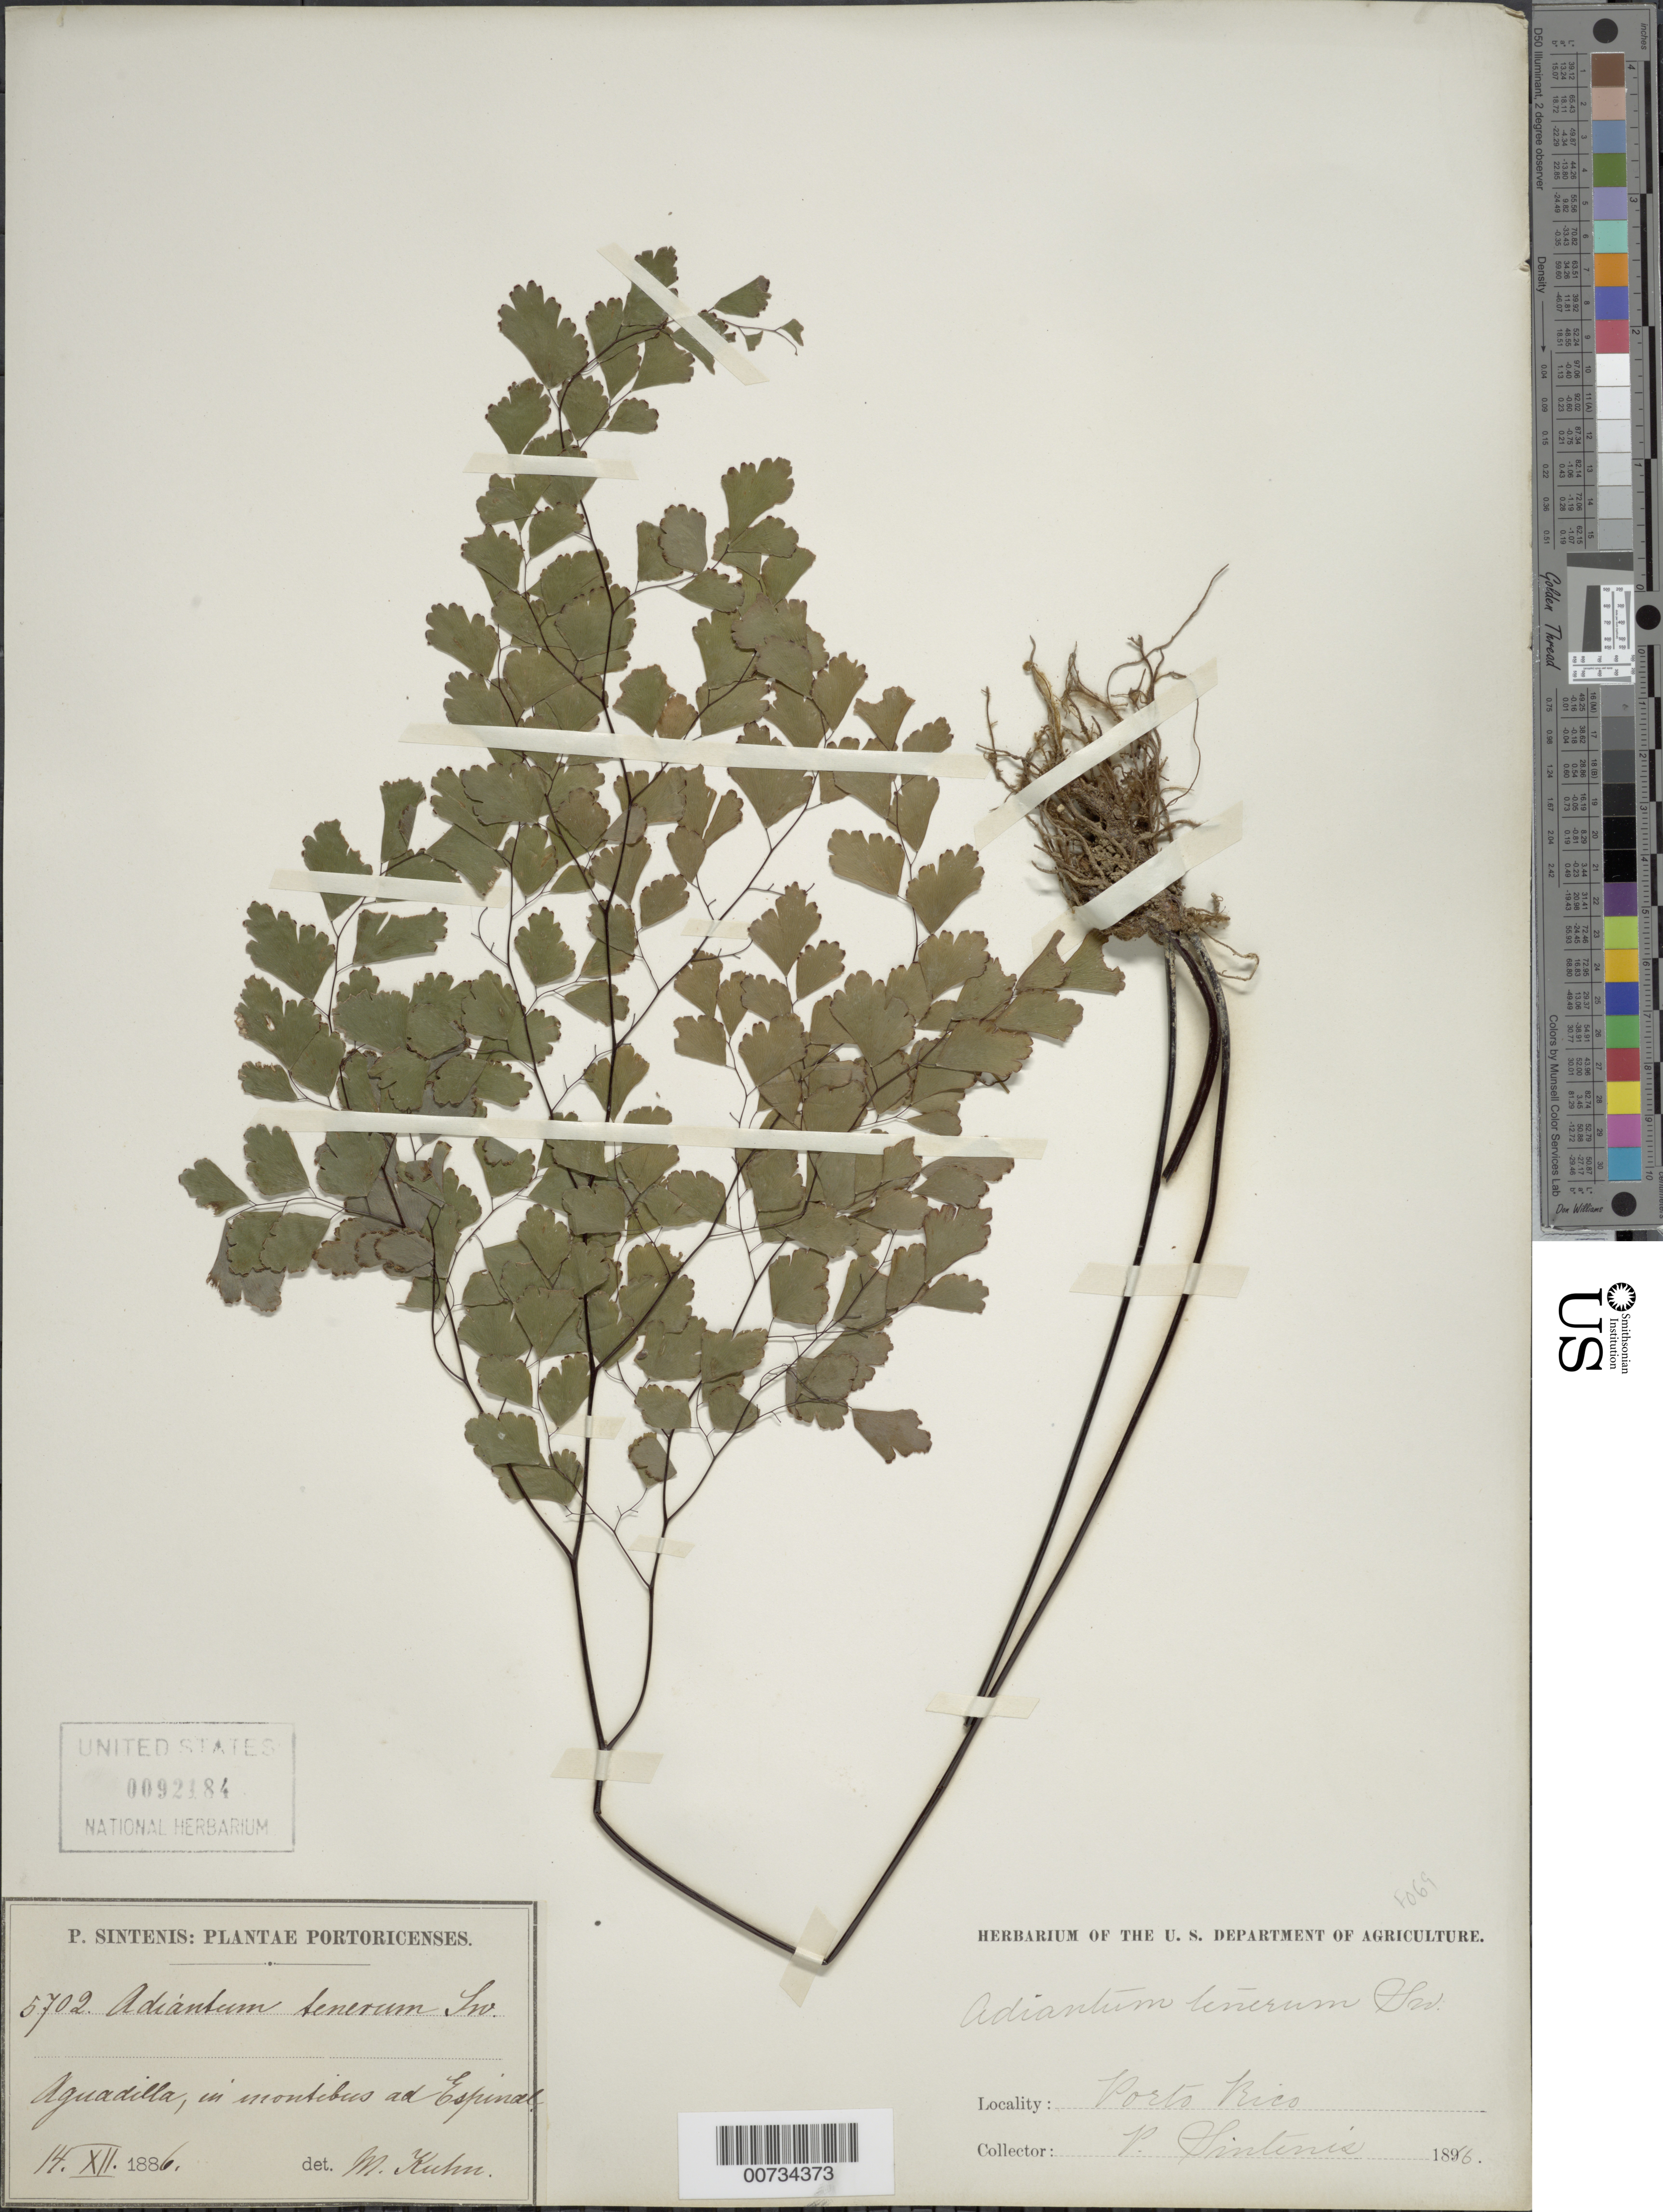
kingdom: Plantae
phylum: Tracheophyta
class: Polypodiopsida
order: Polypodiales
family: Pteridaceae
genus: Adiantum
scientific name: Adiantum tenerum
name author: Sw.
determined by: Kuhn, D. M.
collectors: P. Sintenis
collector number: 5702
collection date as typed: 14 Dec 1886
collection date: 1886-12-14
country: Puerto Rico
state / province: Aguadilla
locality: Aguadilla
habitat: In montibus ad Espinal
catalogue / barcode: US 92184